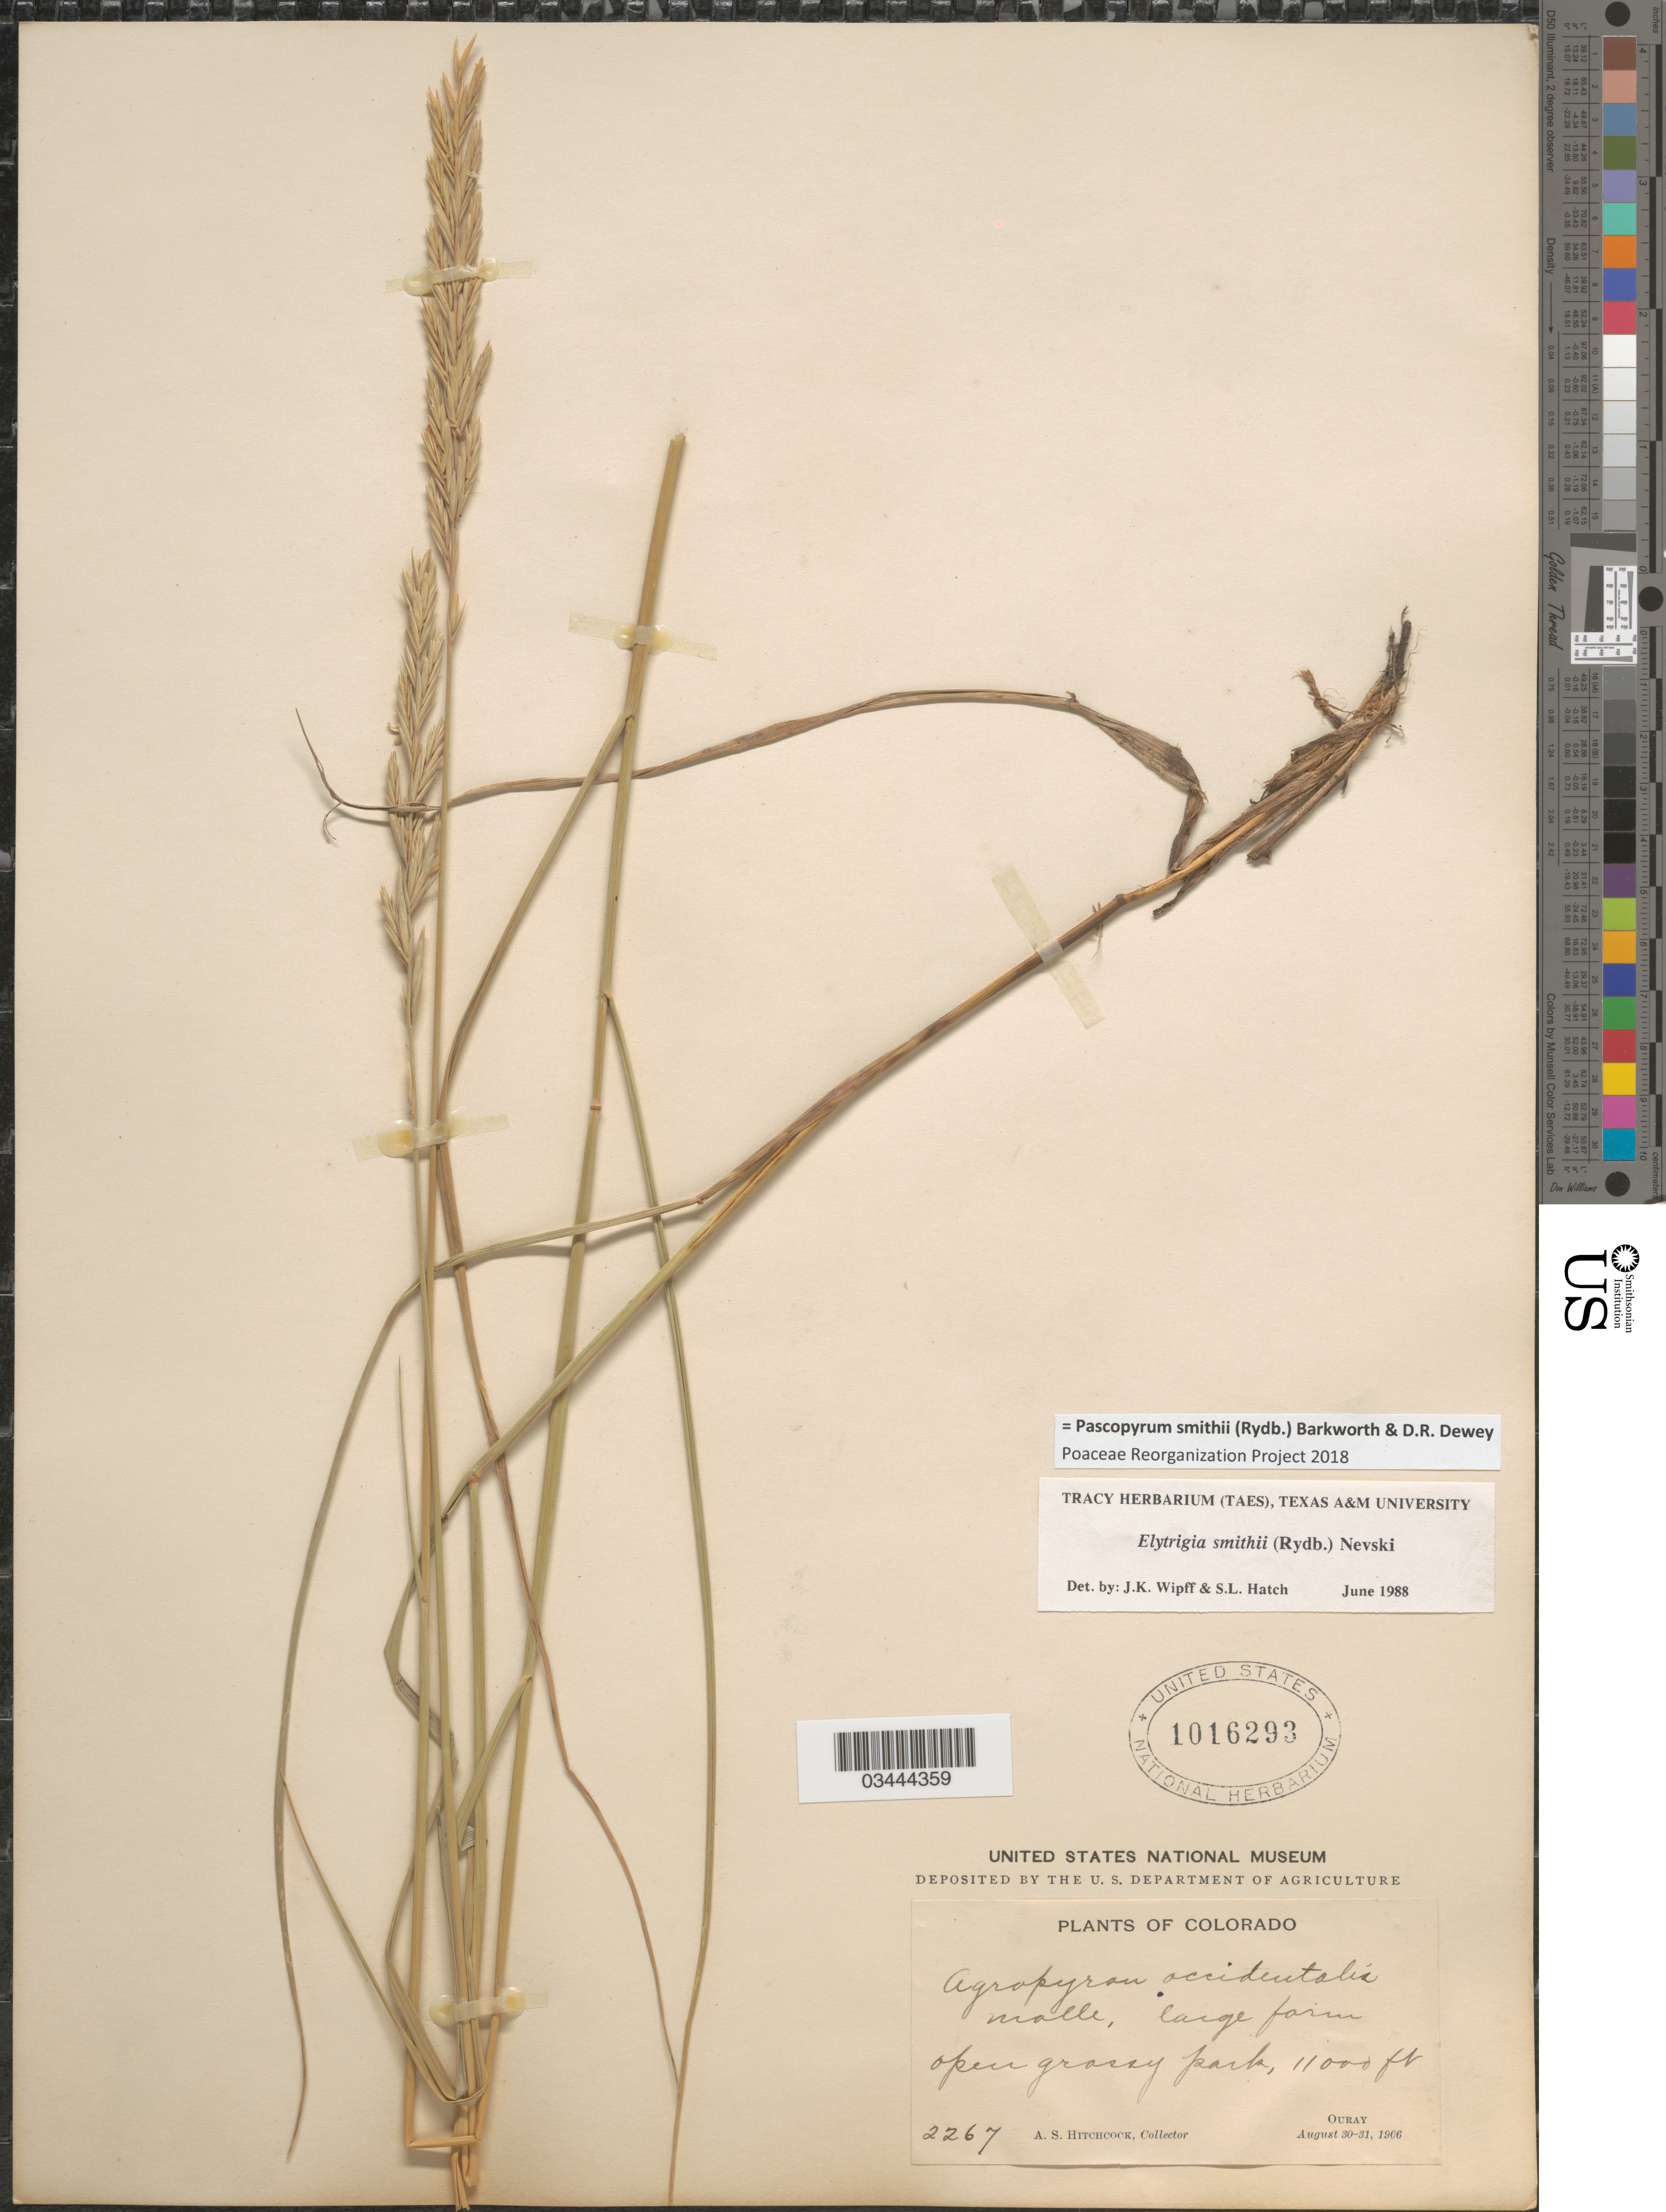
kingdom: Plantae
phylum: Tracheophyta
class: Liliopsida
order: Poales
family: Poaceae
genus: Pascopyrum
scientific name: Pascopyrum smithii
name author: (Rydb.) Barkworth & Dewey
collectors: A. S. Hitchcock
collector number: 2267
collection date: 1906-08-30/1906-08-31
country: United States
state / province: Colorado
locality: Open grassy park. Ouray.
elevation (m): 3353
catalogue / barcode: US 1016293